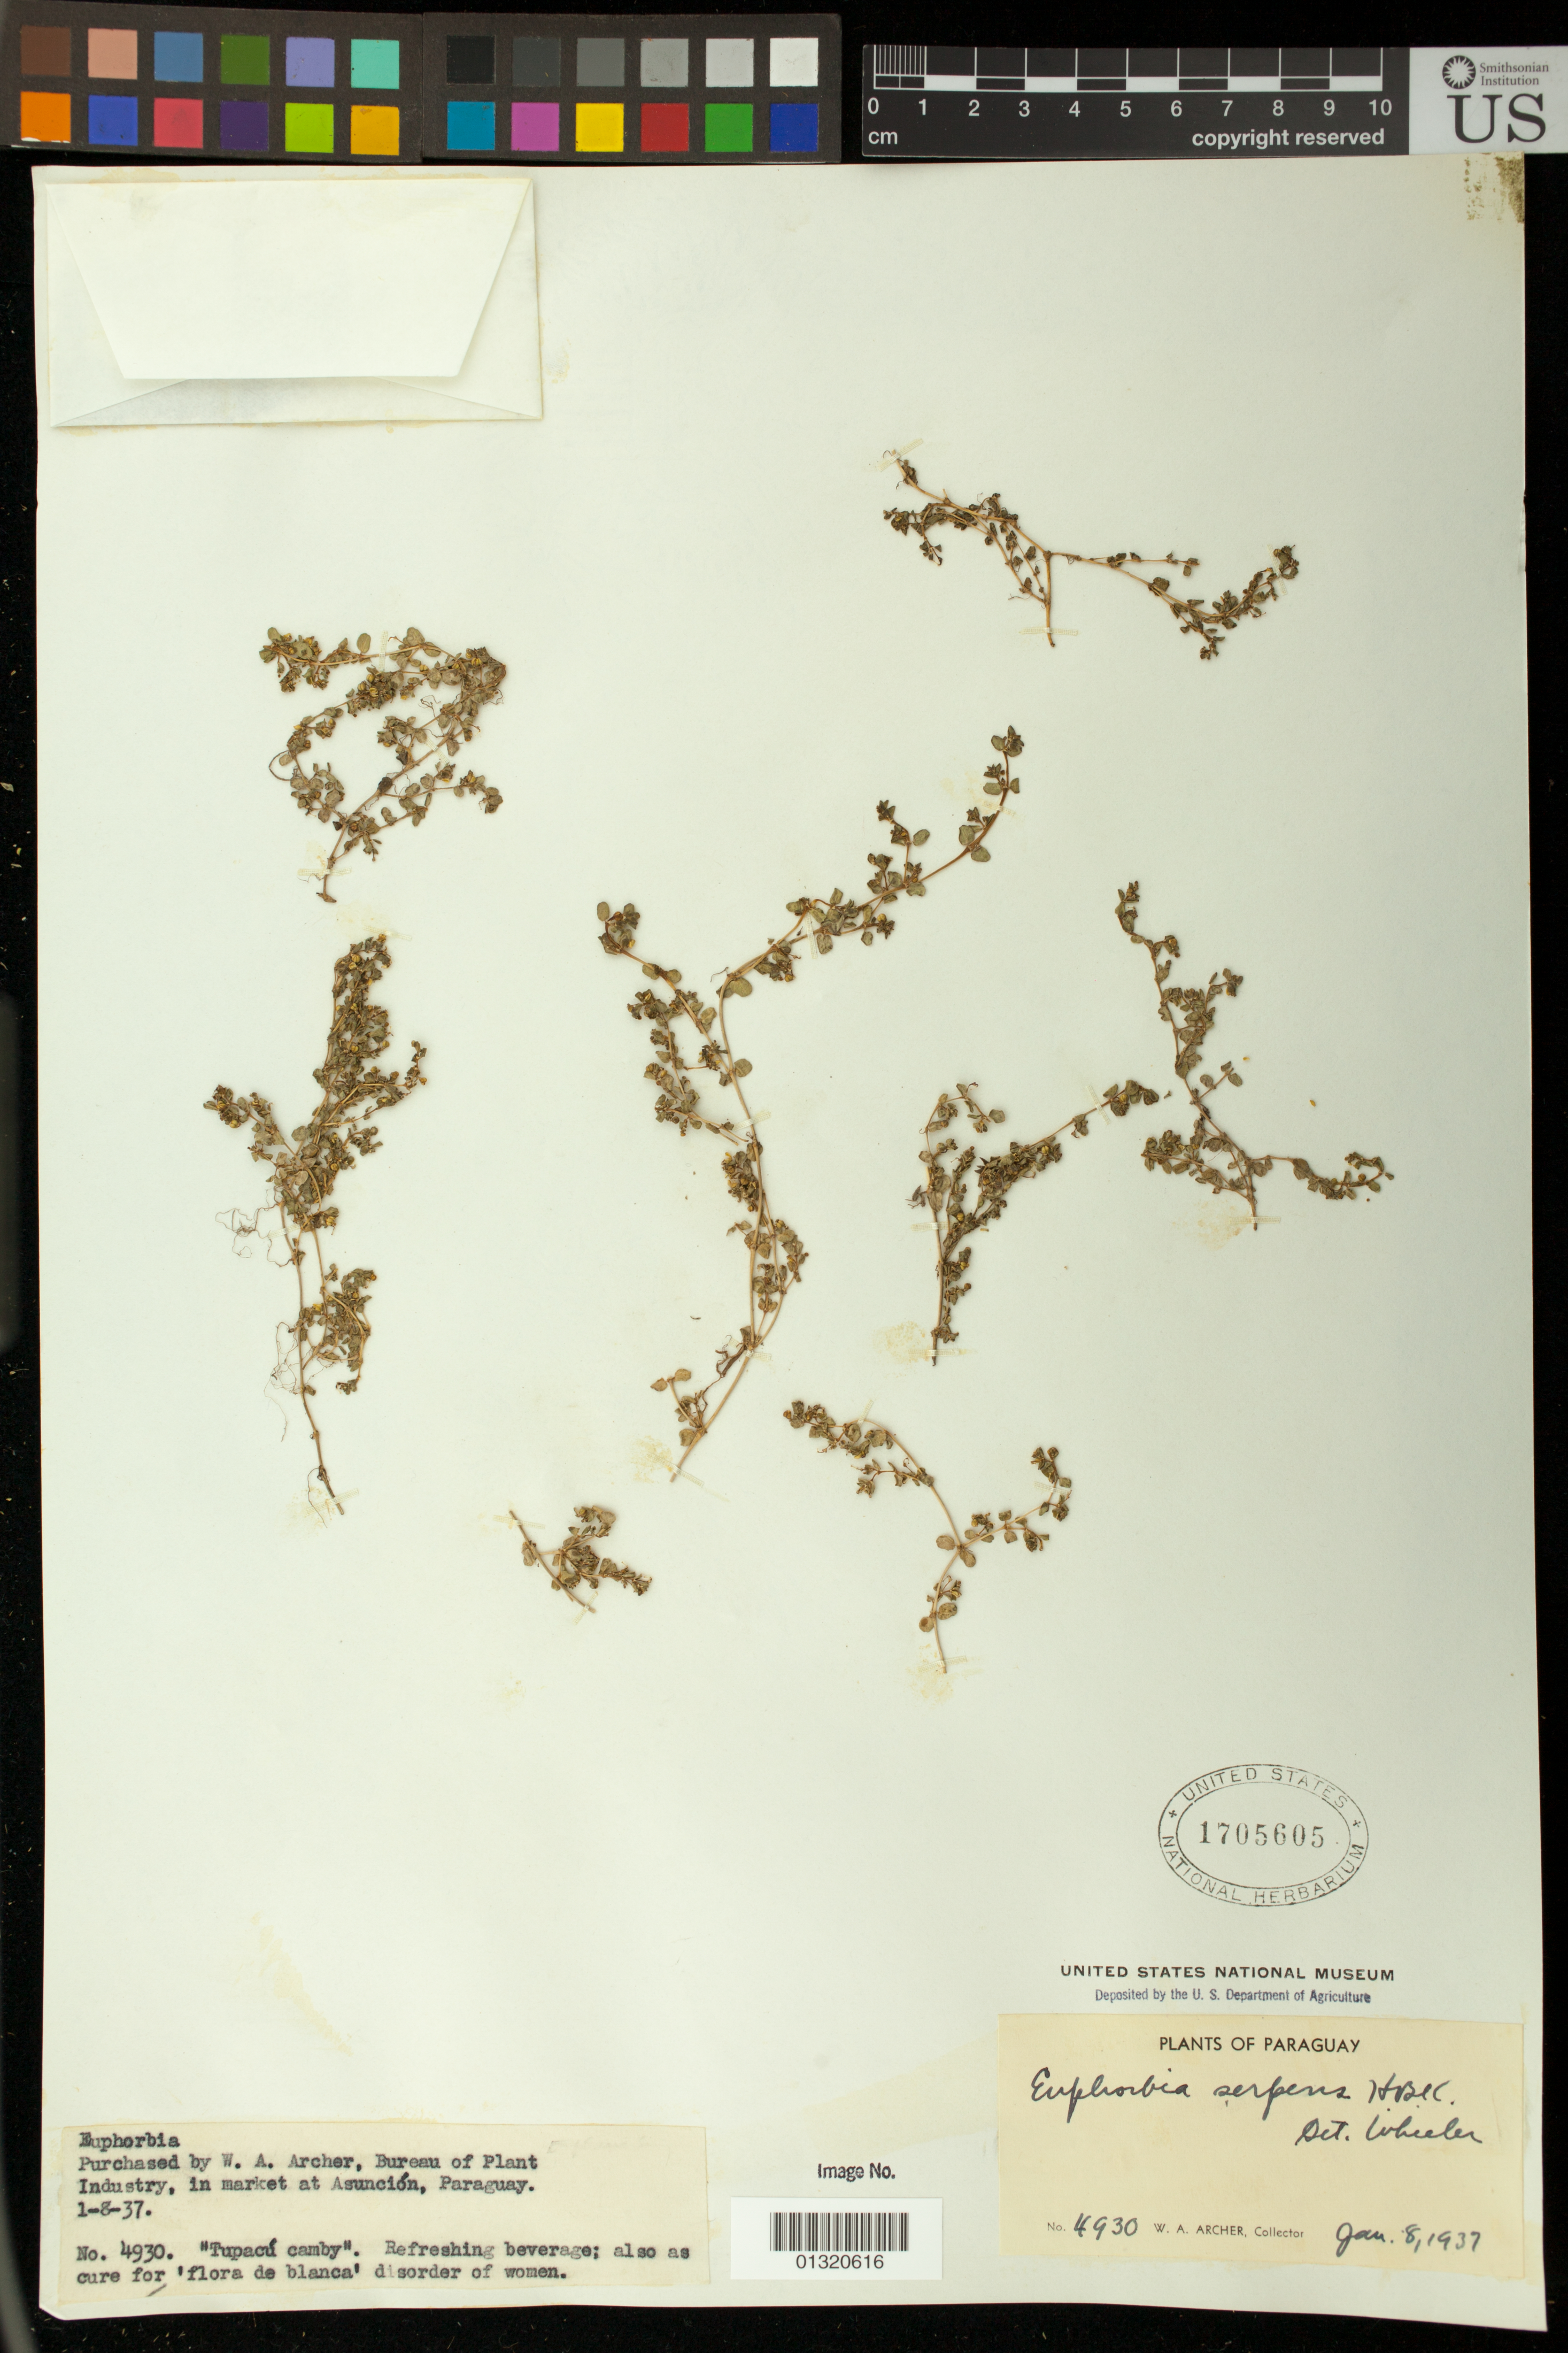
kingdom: Plantae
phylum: Tracheophyta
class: Magnoliopsida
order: Malpighiales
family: Euphorbiaceae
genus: Euphorbia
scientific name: Euphorbia serpens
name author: Kunth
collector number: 4930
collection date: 1937-01-08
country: Paraguay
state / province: Asuncion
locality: Purchased in market at Asuncion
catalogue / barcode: US 1705605